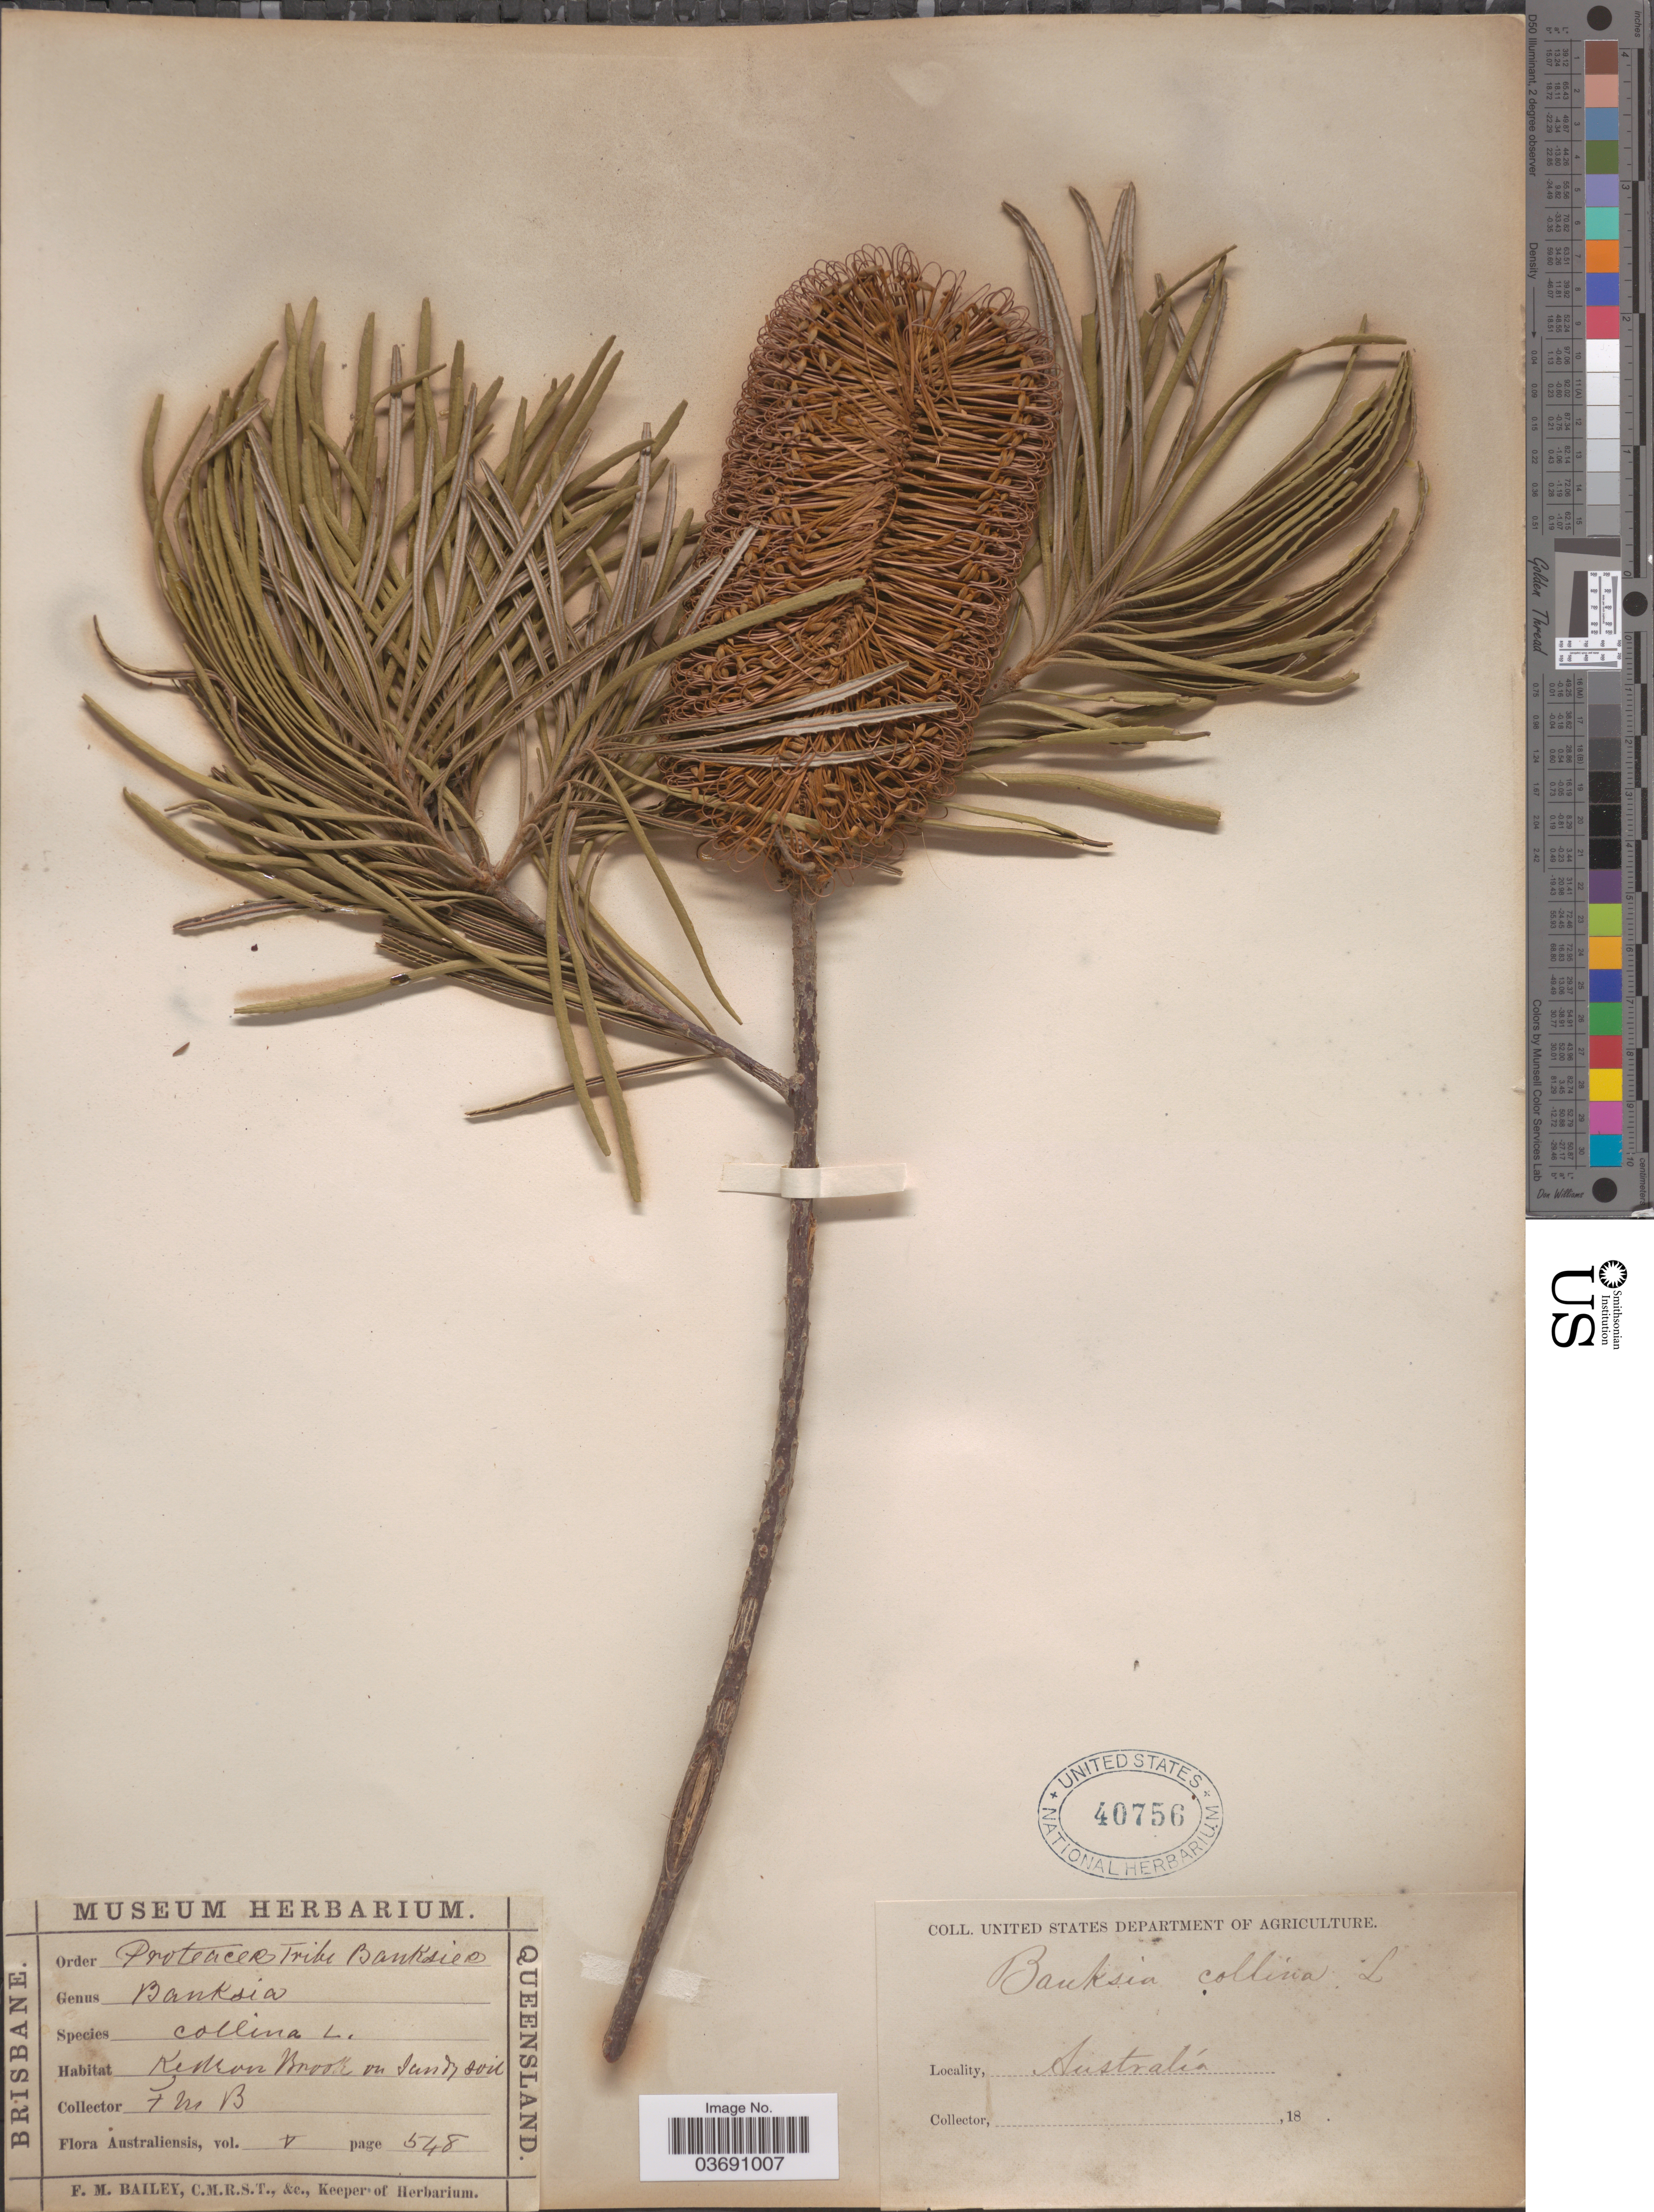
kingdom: Plantae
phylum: Tracheophyta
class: Magnoliopsida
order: Proteales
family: Proteaceae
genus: Banksia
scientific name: Banksia collina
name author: R. Br.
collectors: F. M. Bailey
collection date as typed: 18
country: Australia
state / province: Queensland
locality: Kedron Brook on sandy soil.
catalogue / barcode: US 40756